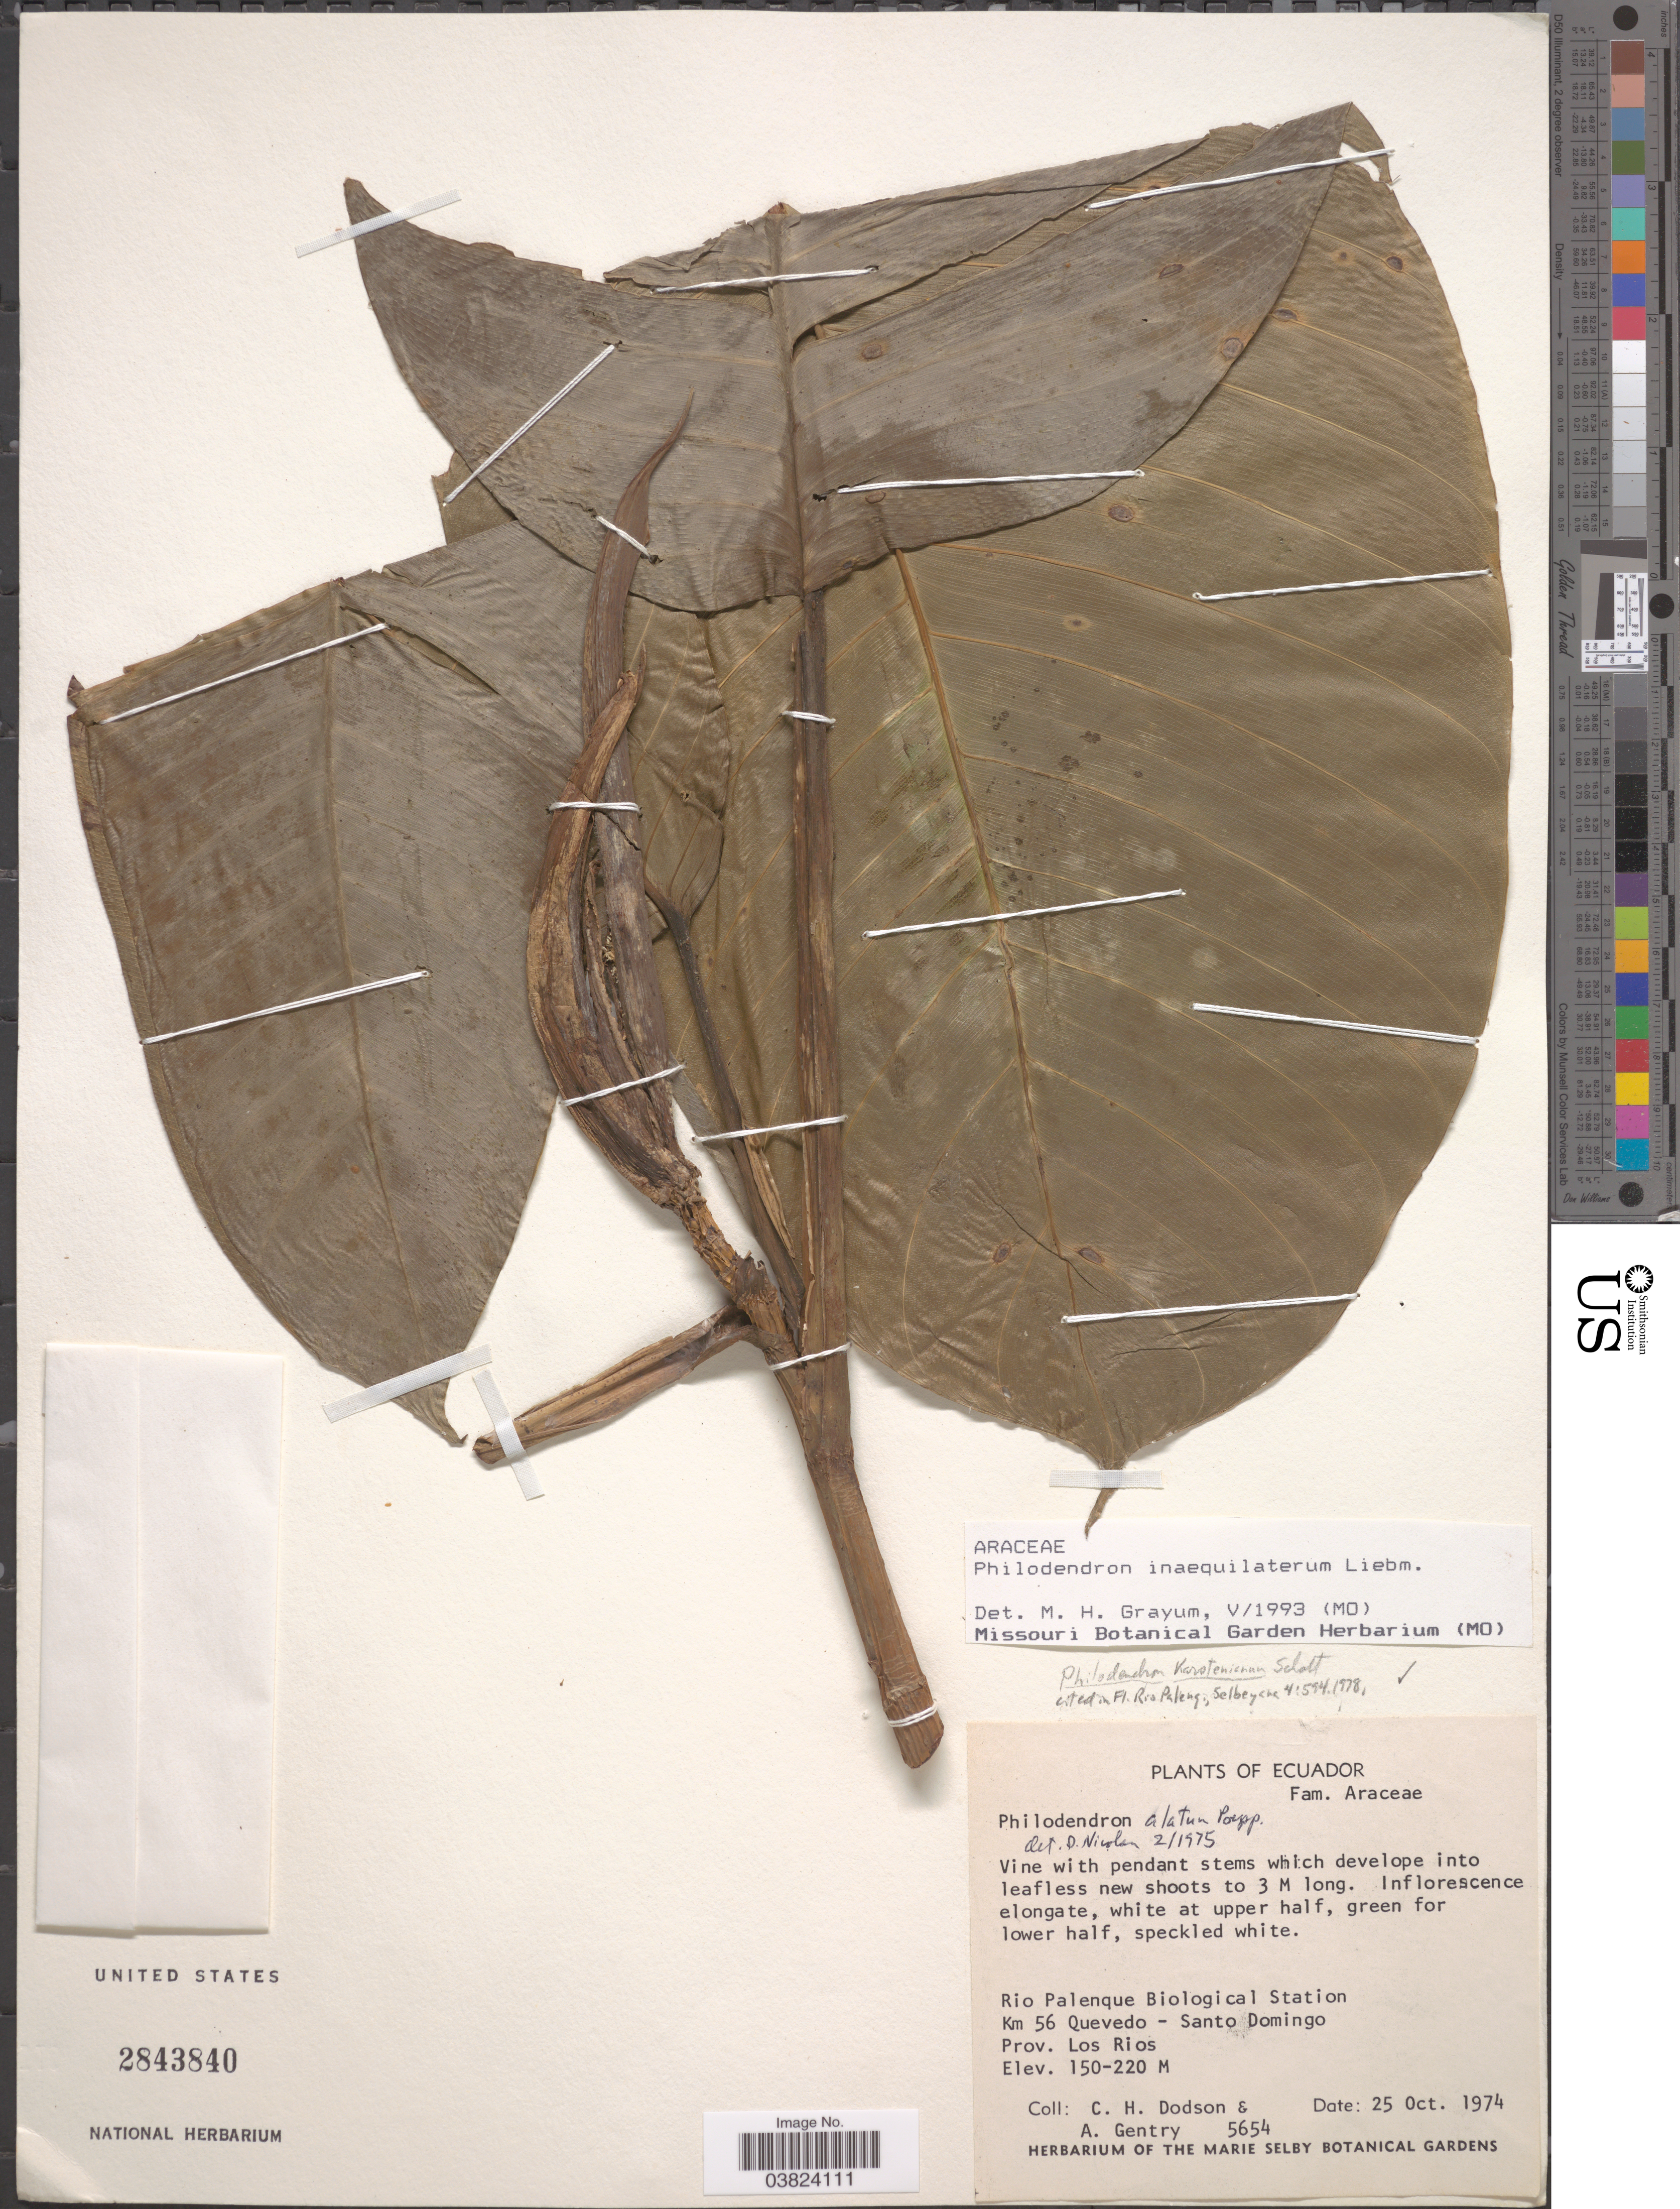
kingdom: Plantae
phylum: Tracheophyta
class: Liliopsida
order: Alismatales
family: Araceae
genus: Philodendron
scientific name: Philodendron inaequilaterum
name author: Liebm.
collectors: C. H. Dodson & A. H. Gentry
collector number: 5654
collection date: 1974-10-25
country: Ecuador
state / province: Los Ríos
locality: Rio Palenque Biological Station. Km 56 Quevado-Santo Domingo.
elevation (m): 150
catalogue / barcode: US 2843840